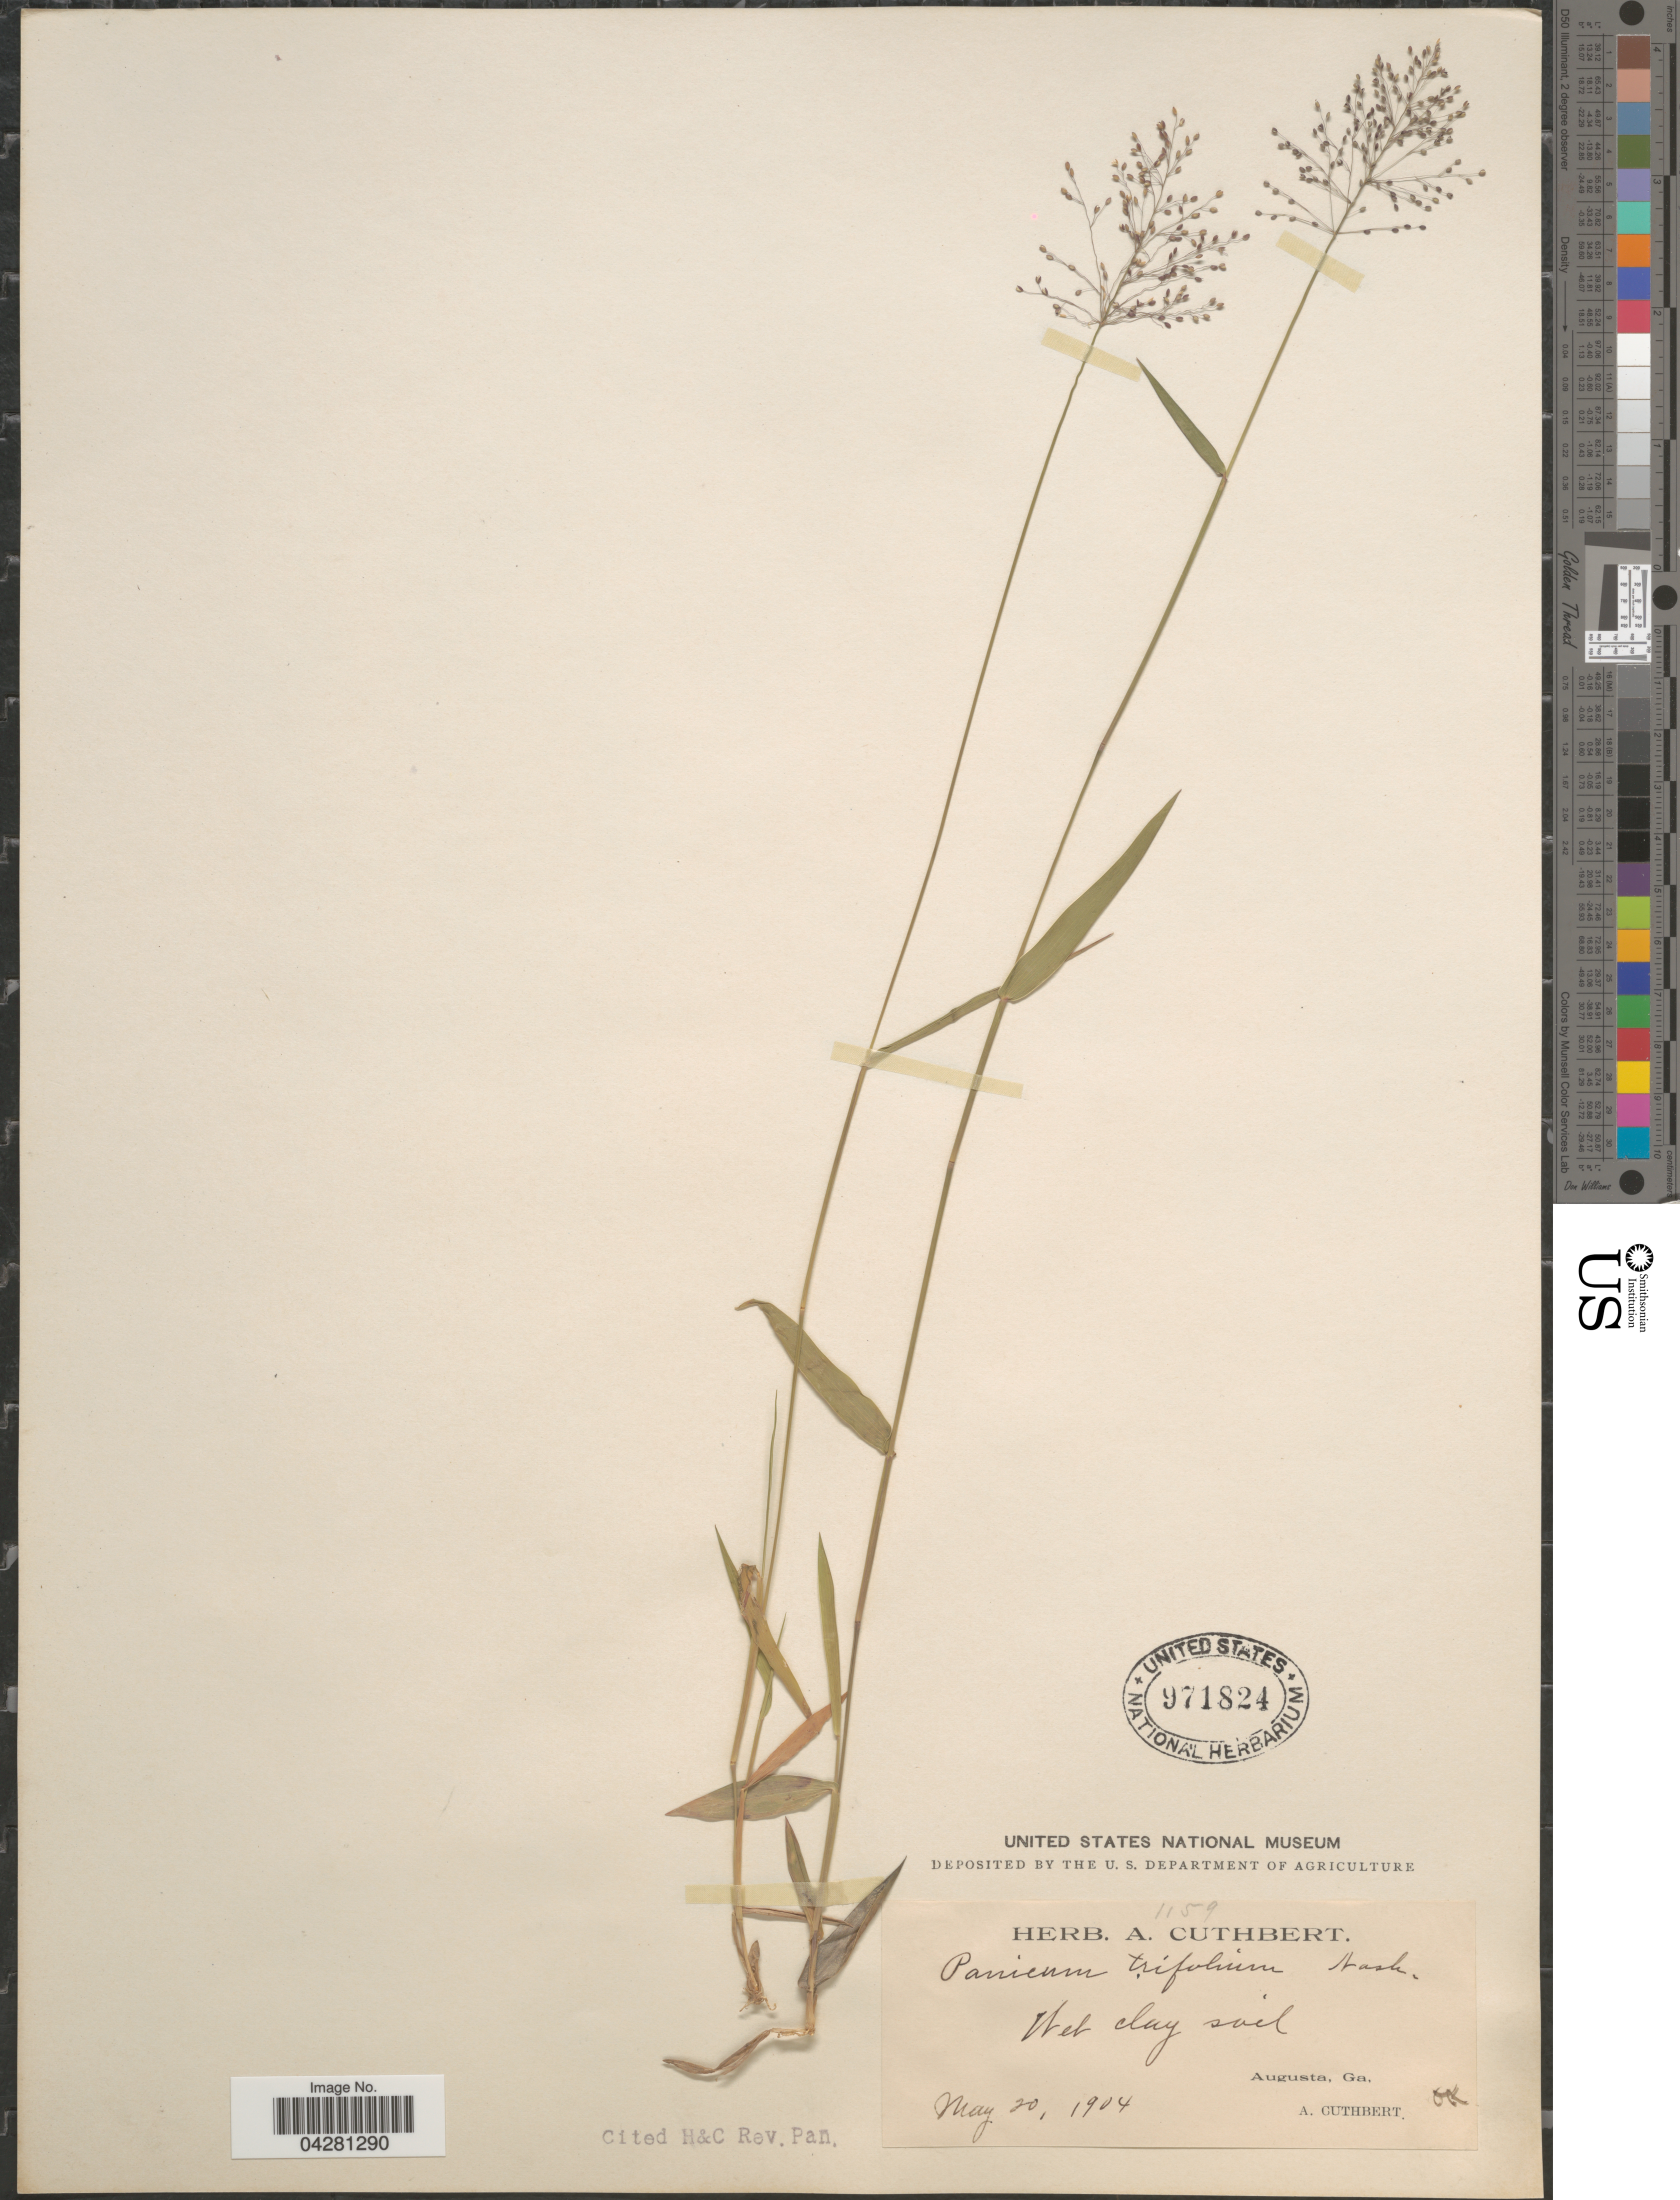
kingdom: Plantae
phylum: Tracheophyta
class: Liliopsida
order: Poales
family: Poaceae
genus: Dichanthelium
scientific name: Dichanthelium dichotomum var. unciphyllum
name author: (Trin.) Davidse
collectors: A. Cuthbert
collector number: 1159?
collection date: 1904-05-20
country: United States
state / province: Georgia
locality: Augusta.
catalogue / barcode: US 971824